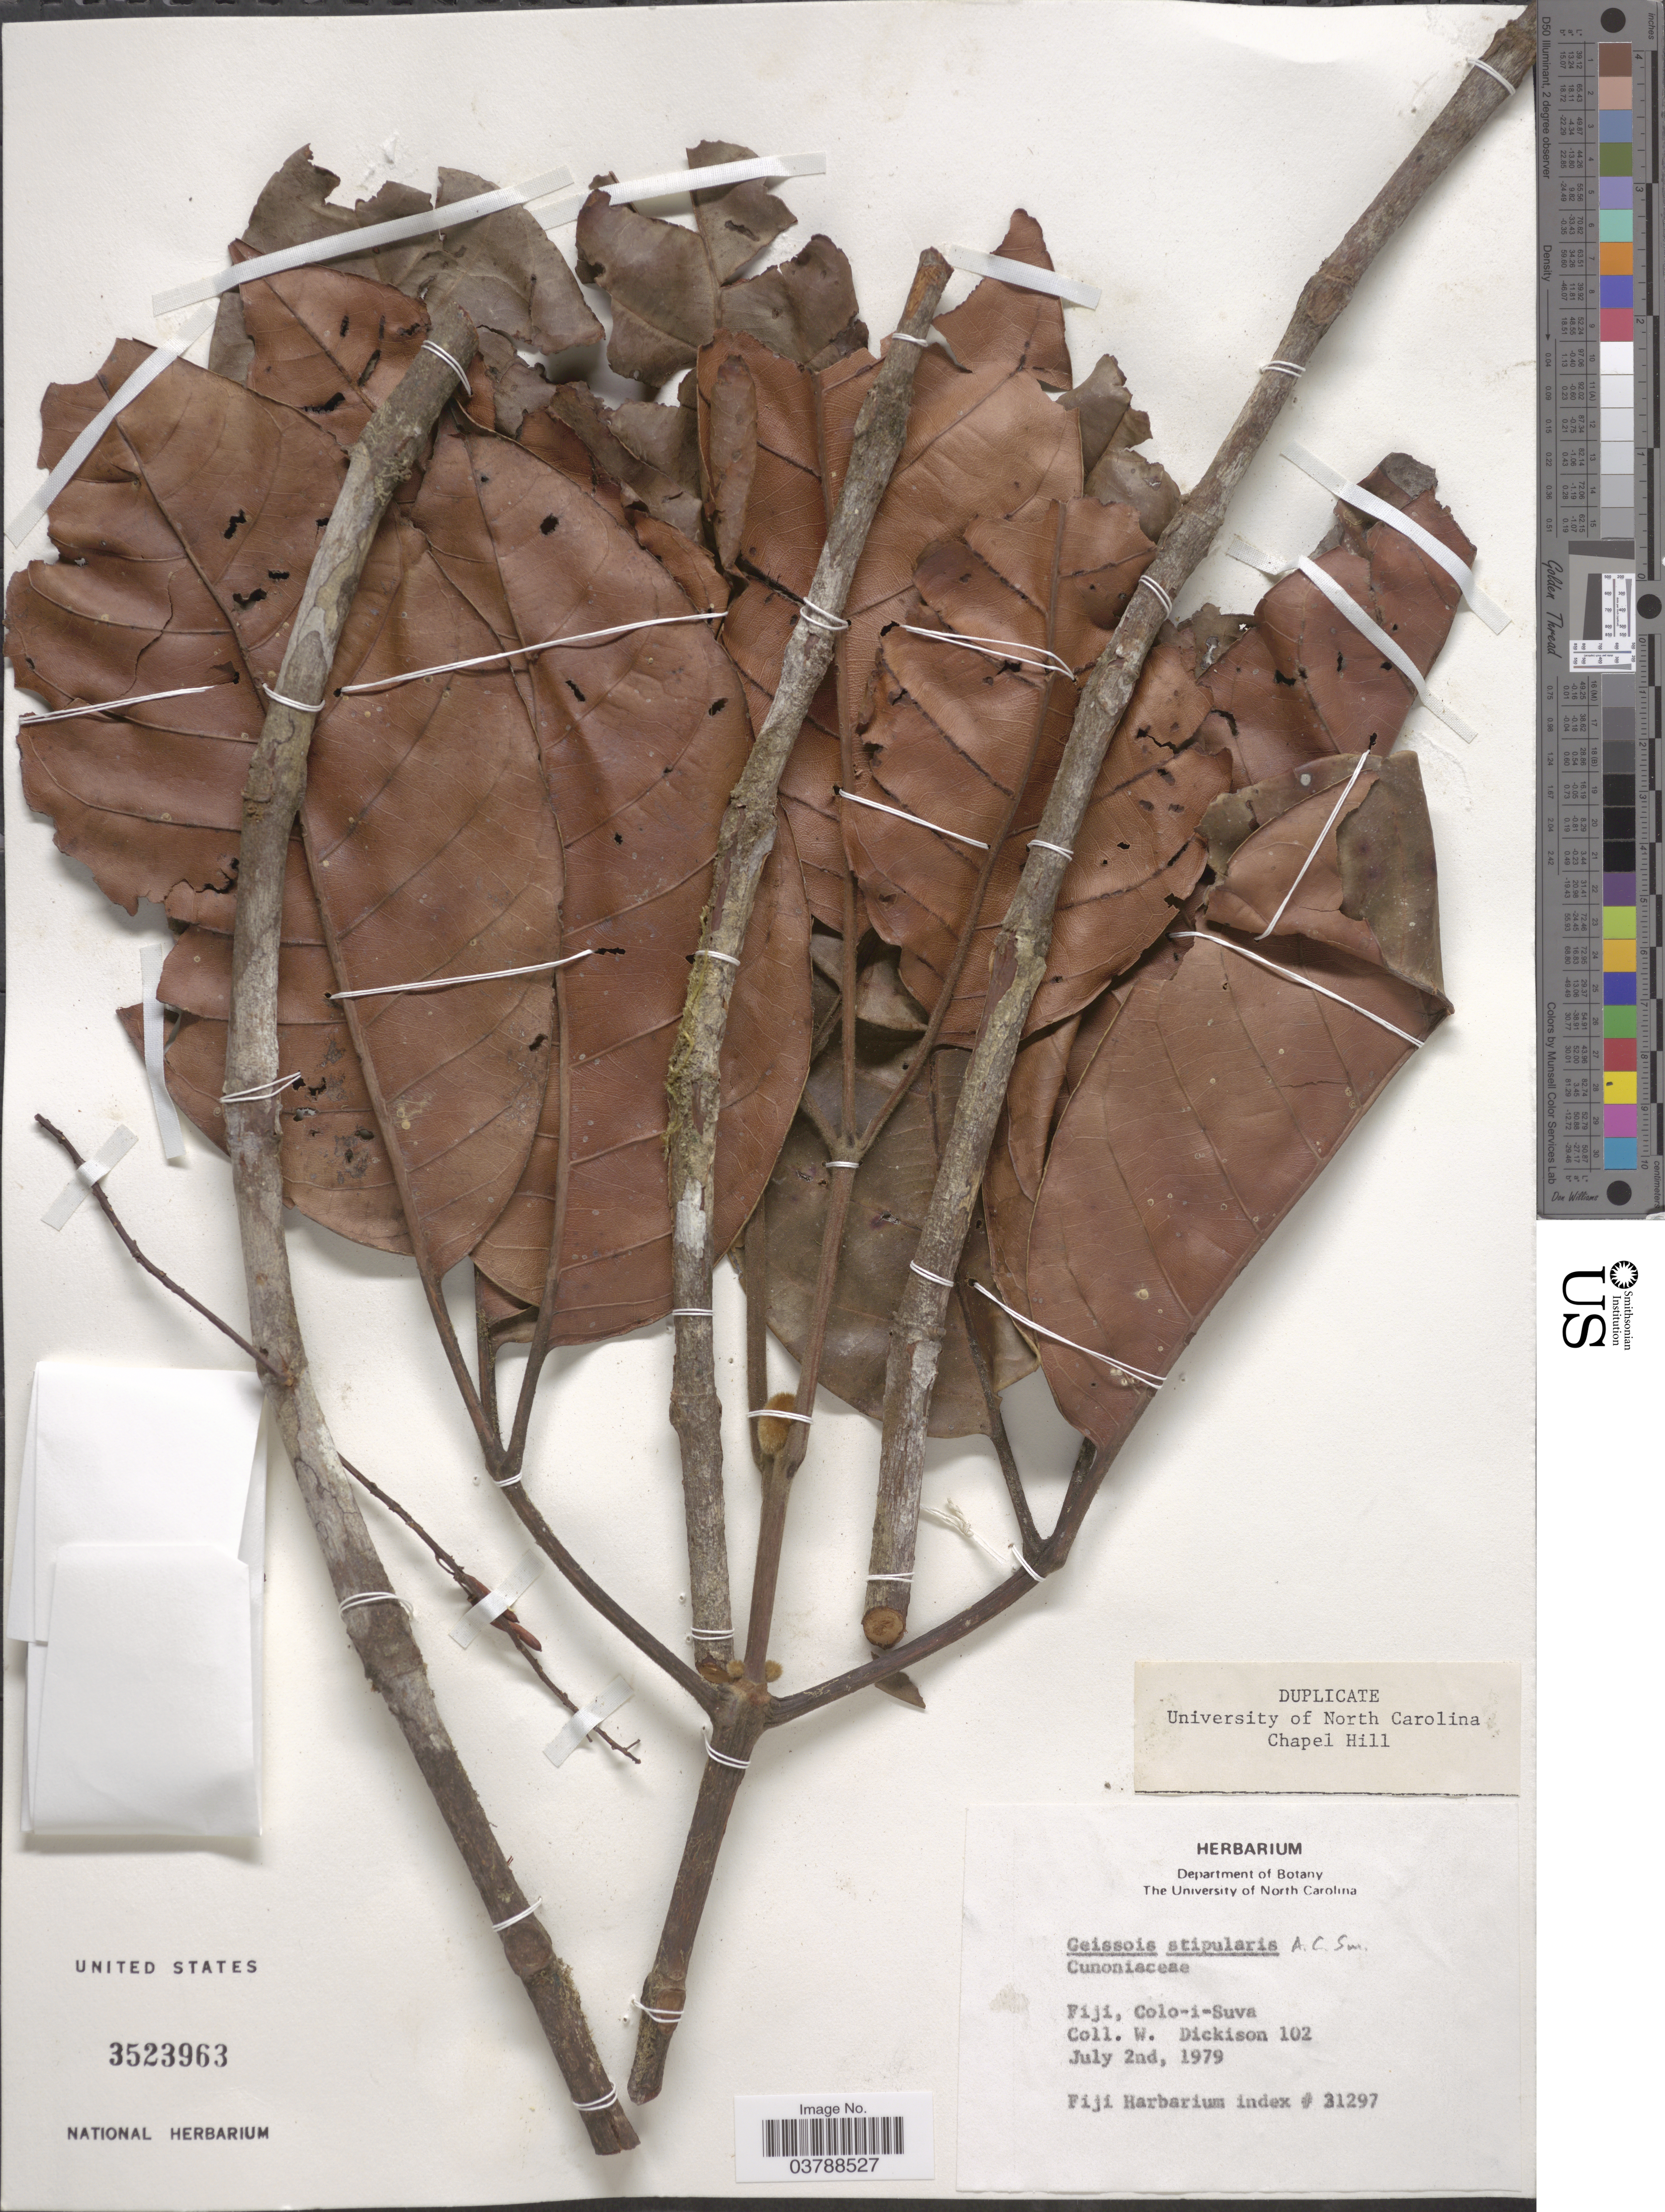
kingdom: Plantae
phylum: Tracheophyta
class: Magnoliopsida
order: Oxalidales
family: Cunoniaceae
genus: Geissois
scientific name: Geissois stipularis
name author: A.C. Sm.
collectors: W. Dickison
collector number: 102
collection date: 1979-07-02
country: Fiji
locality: Colo-i-Suva.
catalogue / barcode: US 3523963